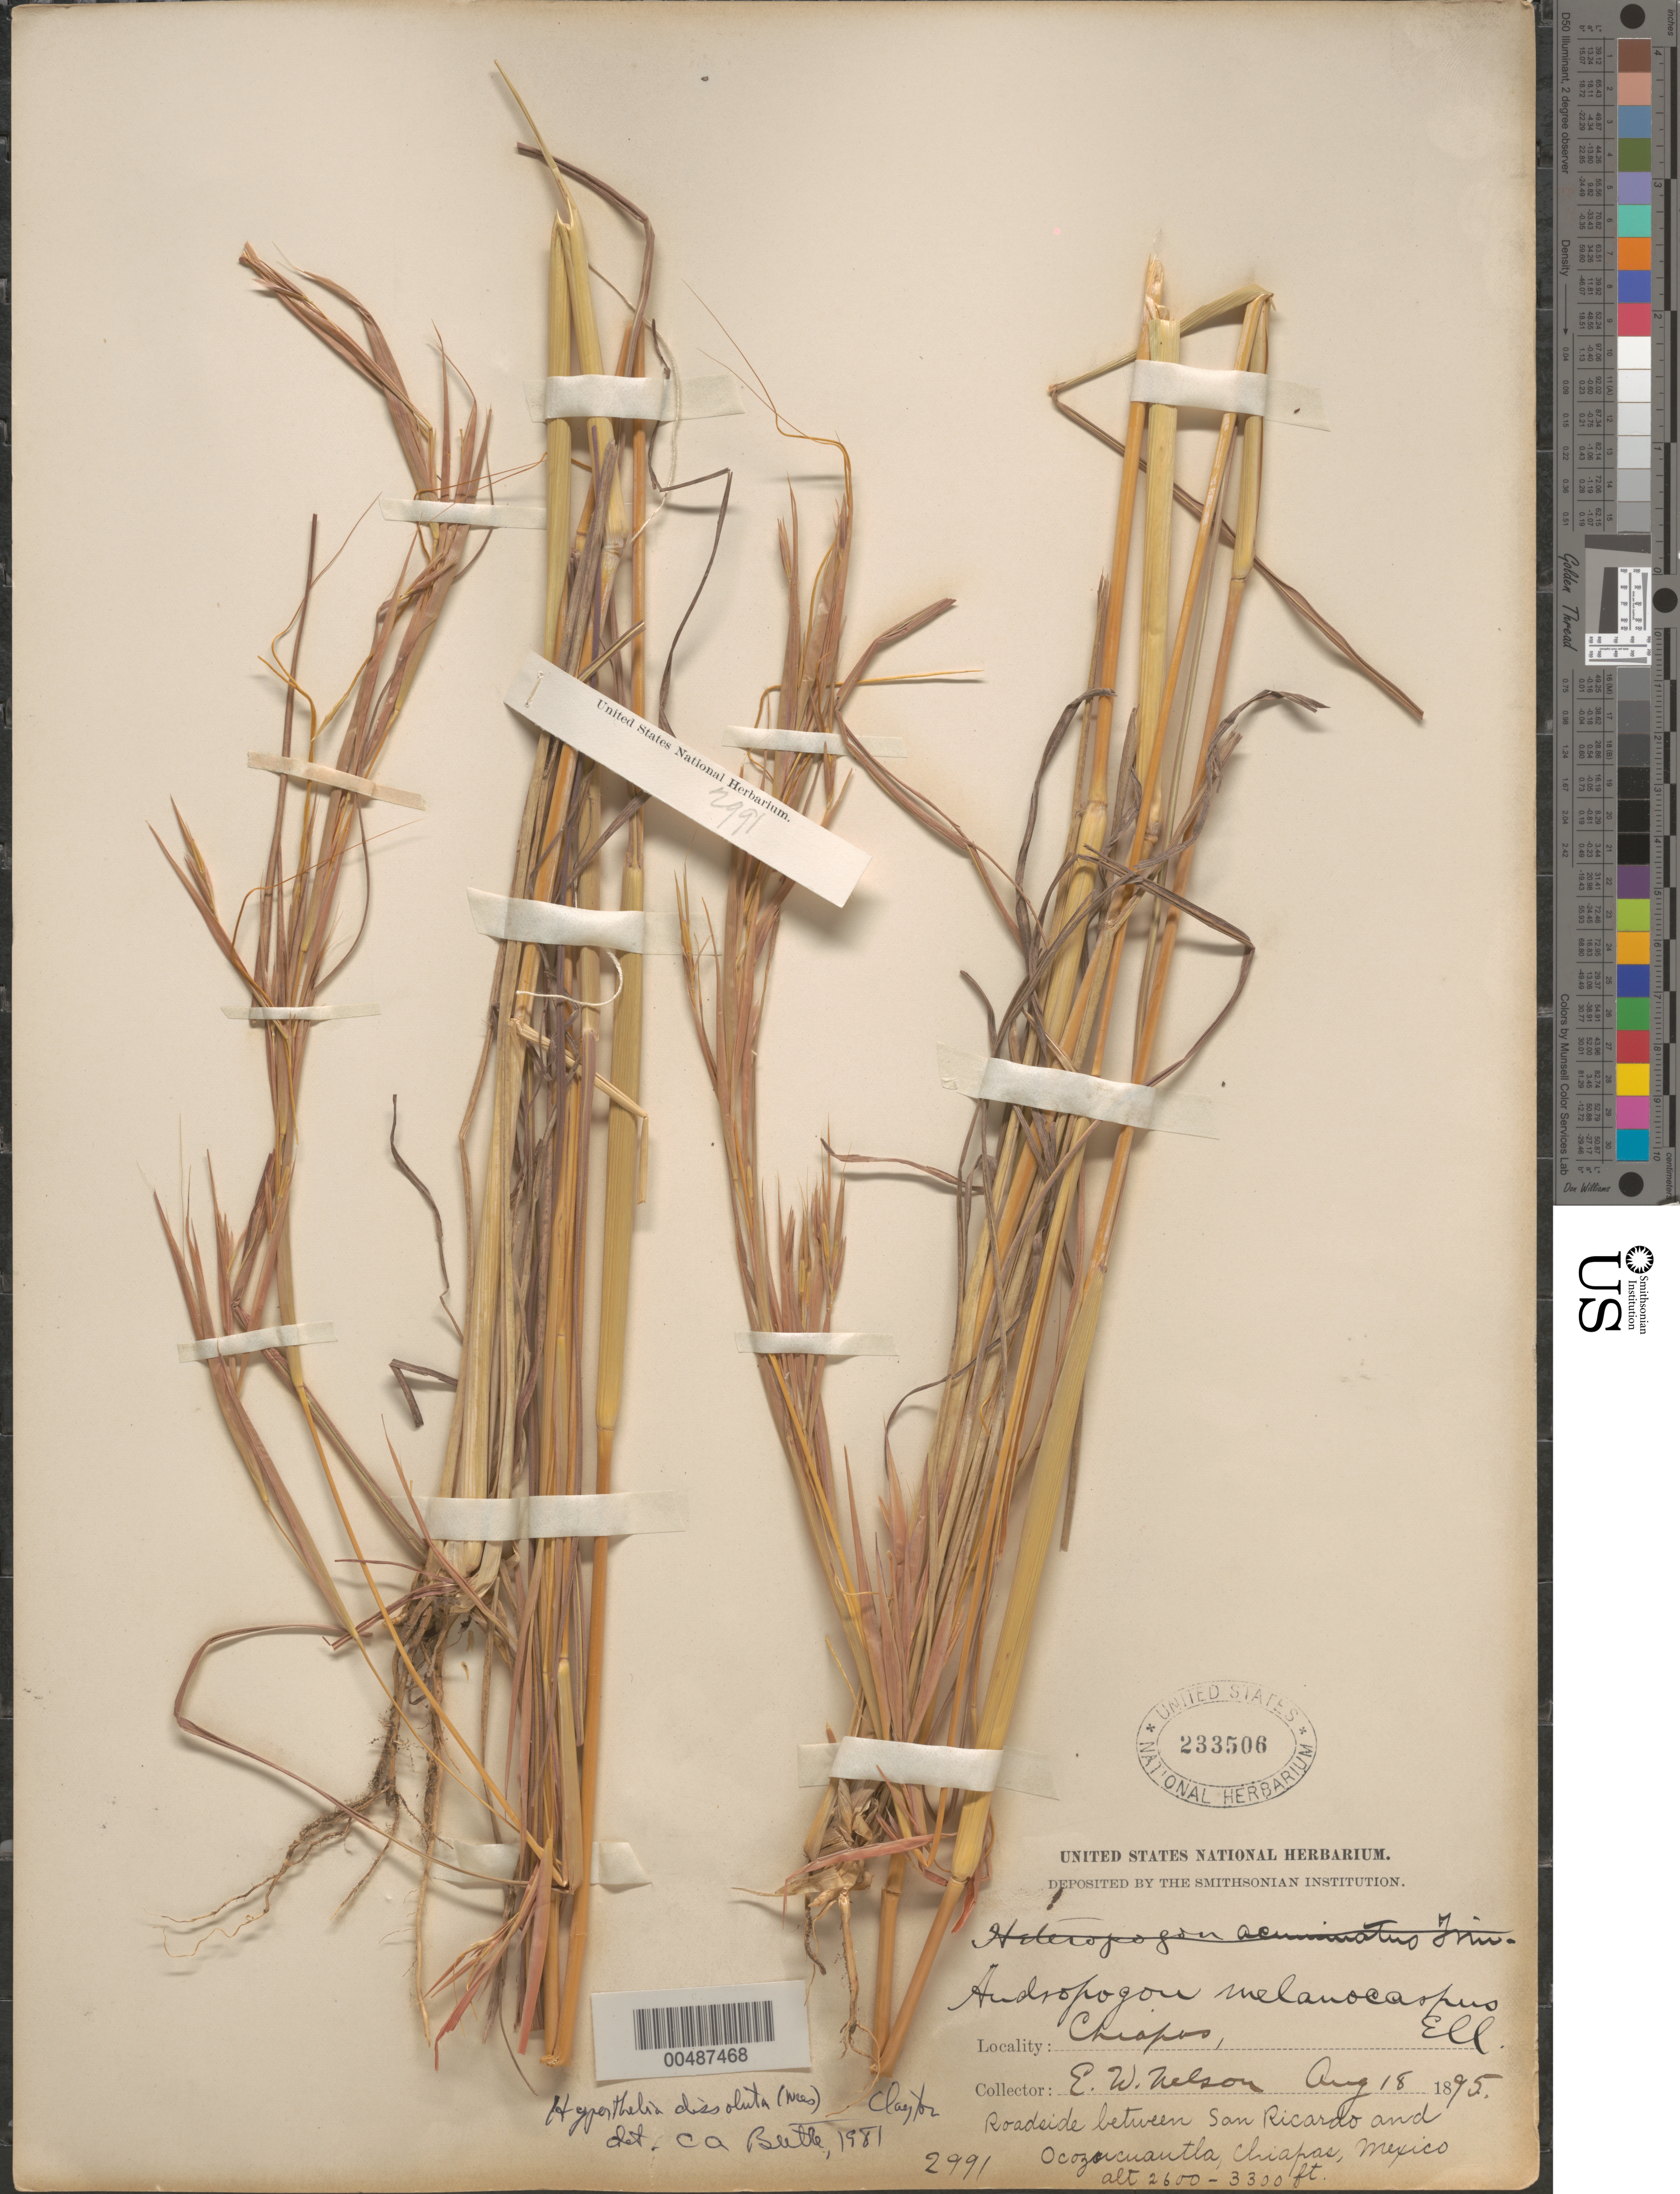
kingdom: Plantae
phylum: Tracheophyta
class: Liliopsida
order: Poales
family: Poaceae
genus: Hyperthelia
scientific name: Hyperthelia dissoluta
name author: (Nees ex Steud.) Clayton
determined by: Beetle, Alan A.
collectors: E. W. Nelson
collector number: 2991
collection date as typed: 18 Aug 1895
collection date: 1895-08-18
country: Mexico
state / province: Chiapas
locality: Roadside between San Ricardo & Ocozorcuantla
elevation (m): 792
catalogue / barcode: US 233506